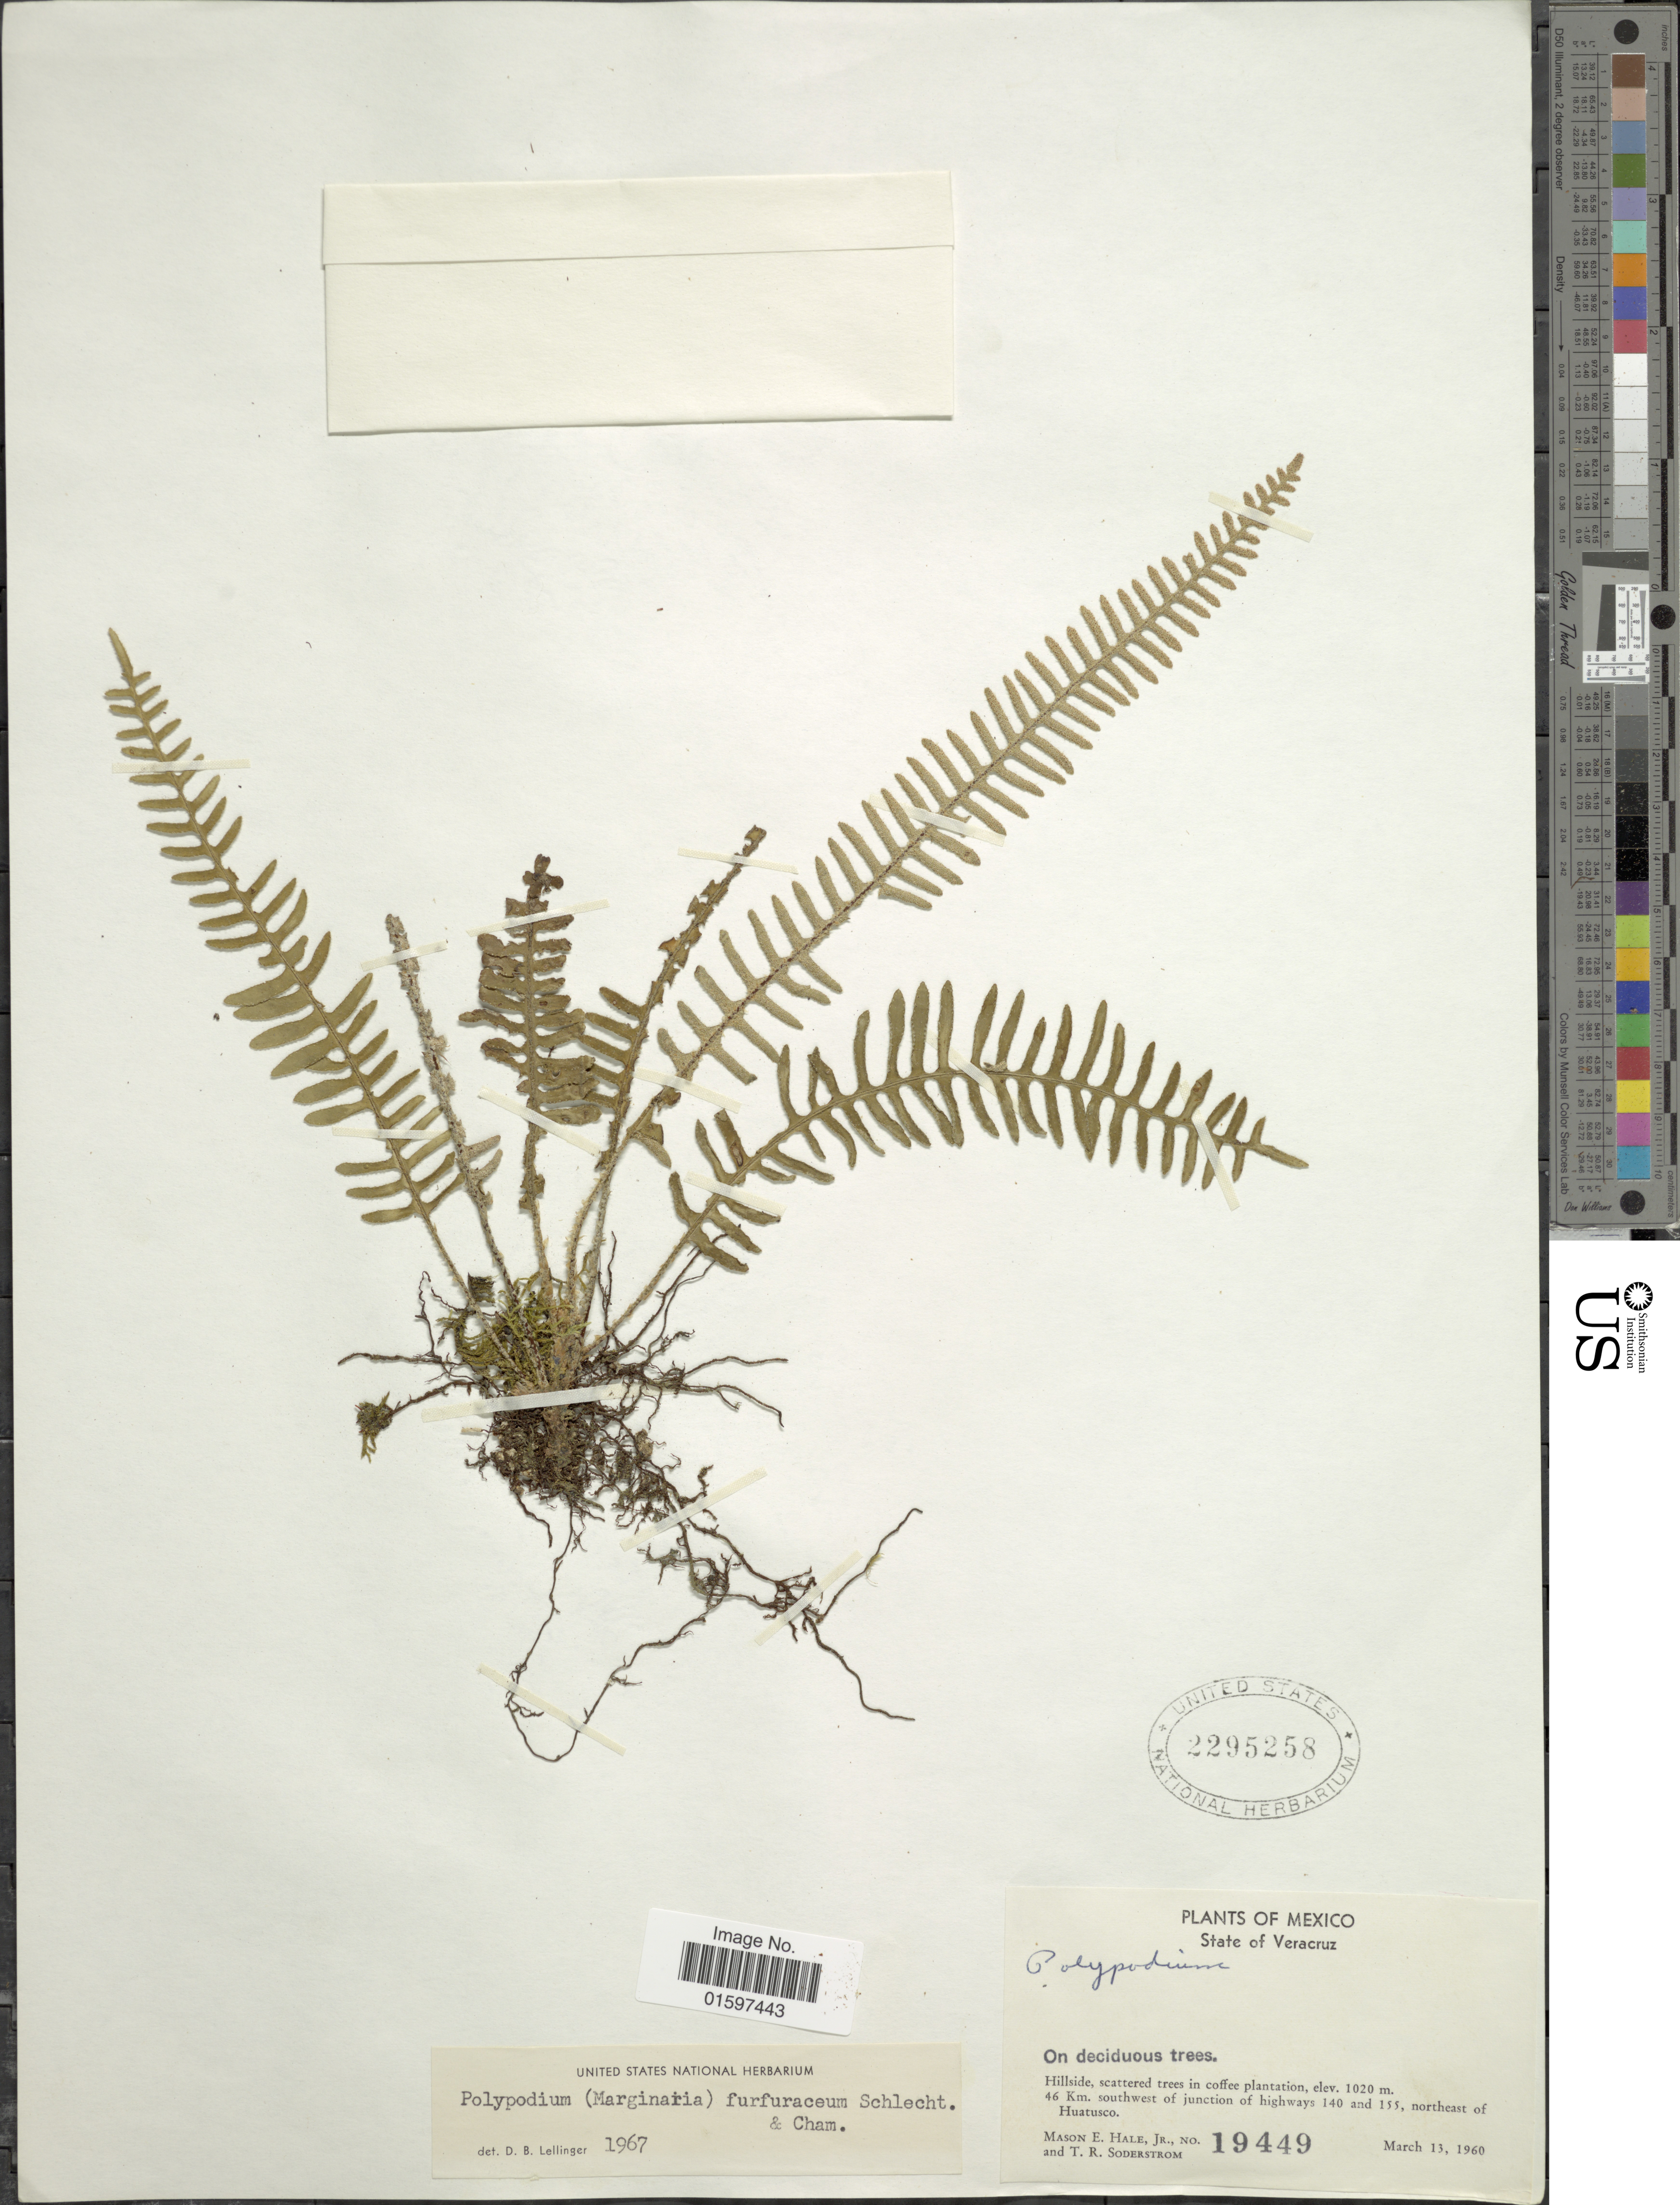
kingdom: Plantae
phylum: Tracheophyta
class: Polypodiopsida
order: Polypodiales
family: Polypodiaceae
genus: Pleopeltis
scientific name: Pleopeltis furfuracea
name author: (Schltdl. & Cham.) A.R. Sm. & Tejero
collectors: M. Hale & T. R. Soderstrom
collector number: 19449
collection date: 1960-03-13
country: Mexico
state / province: Veracruz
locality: Mexico, State of Veracruz, Hiullside, scattered trees in coffee plantation, 46 km. southwest of junction of highways 140 and 155, northeast of Huatusco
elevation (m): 1020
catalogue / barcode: US 2295258